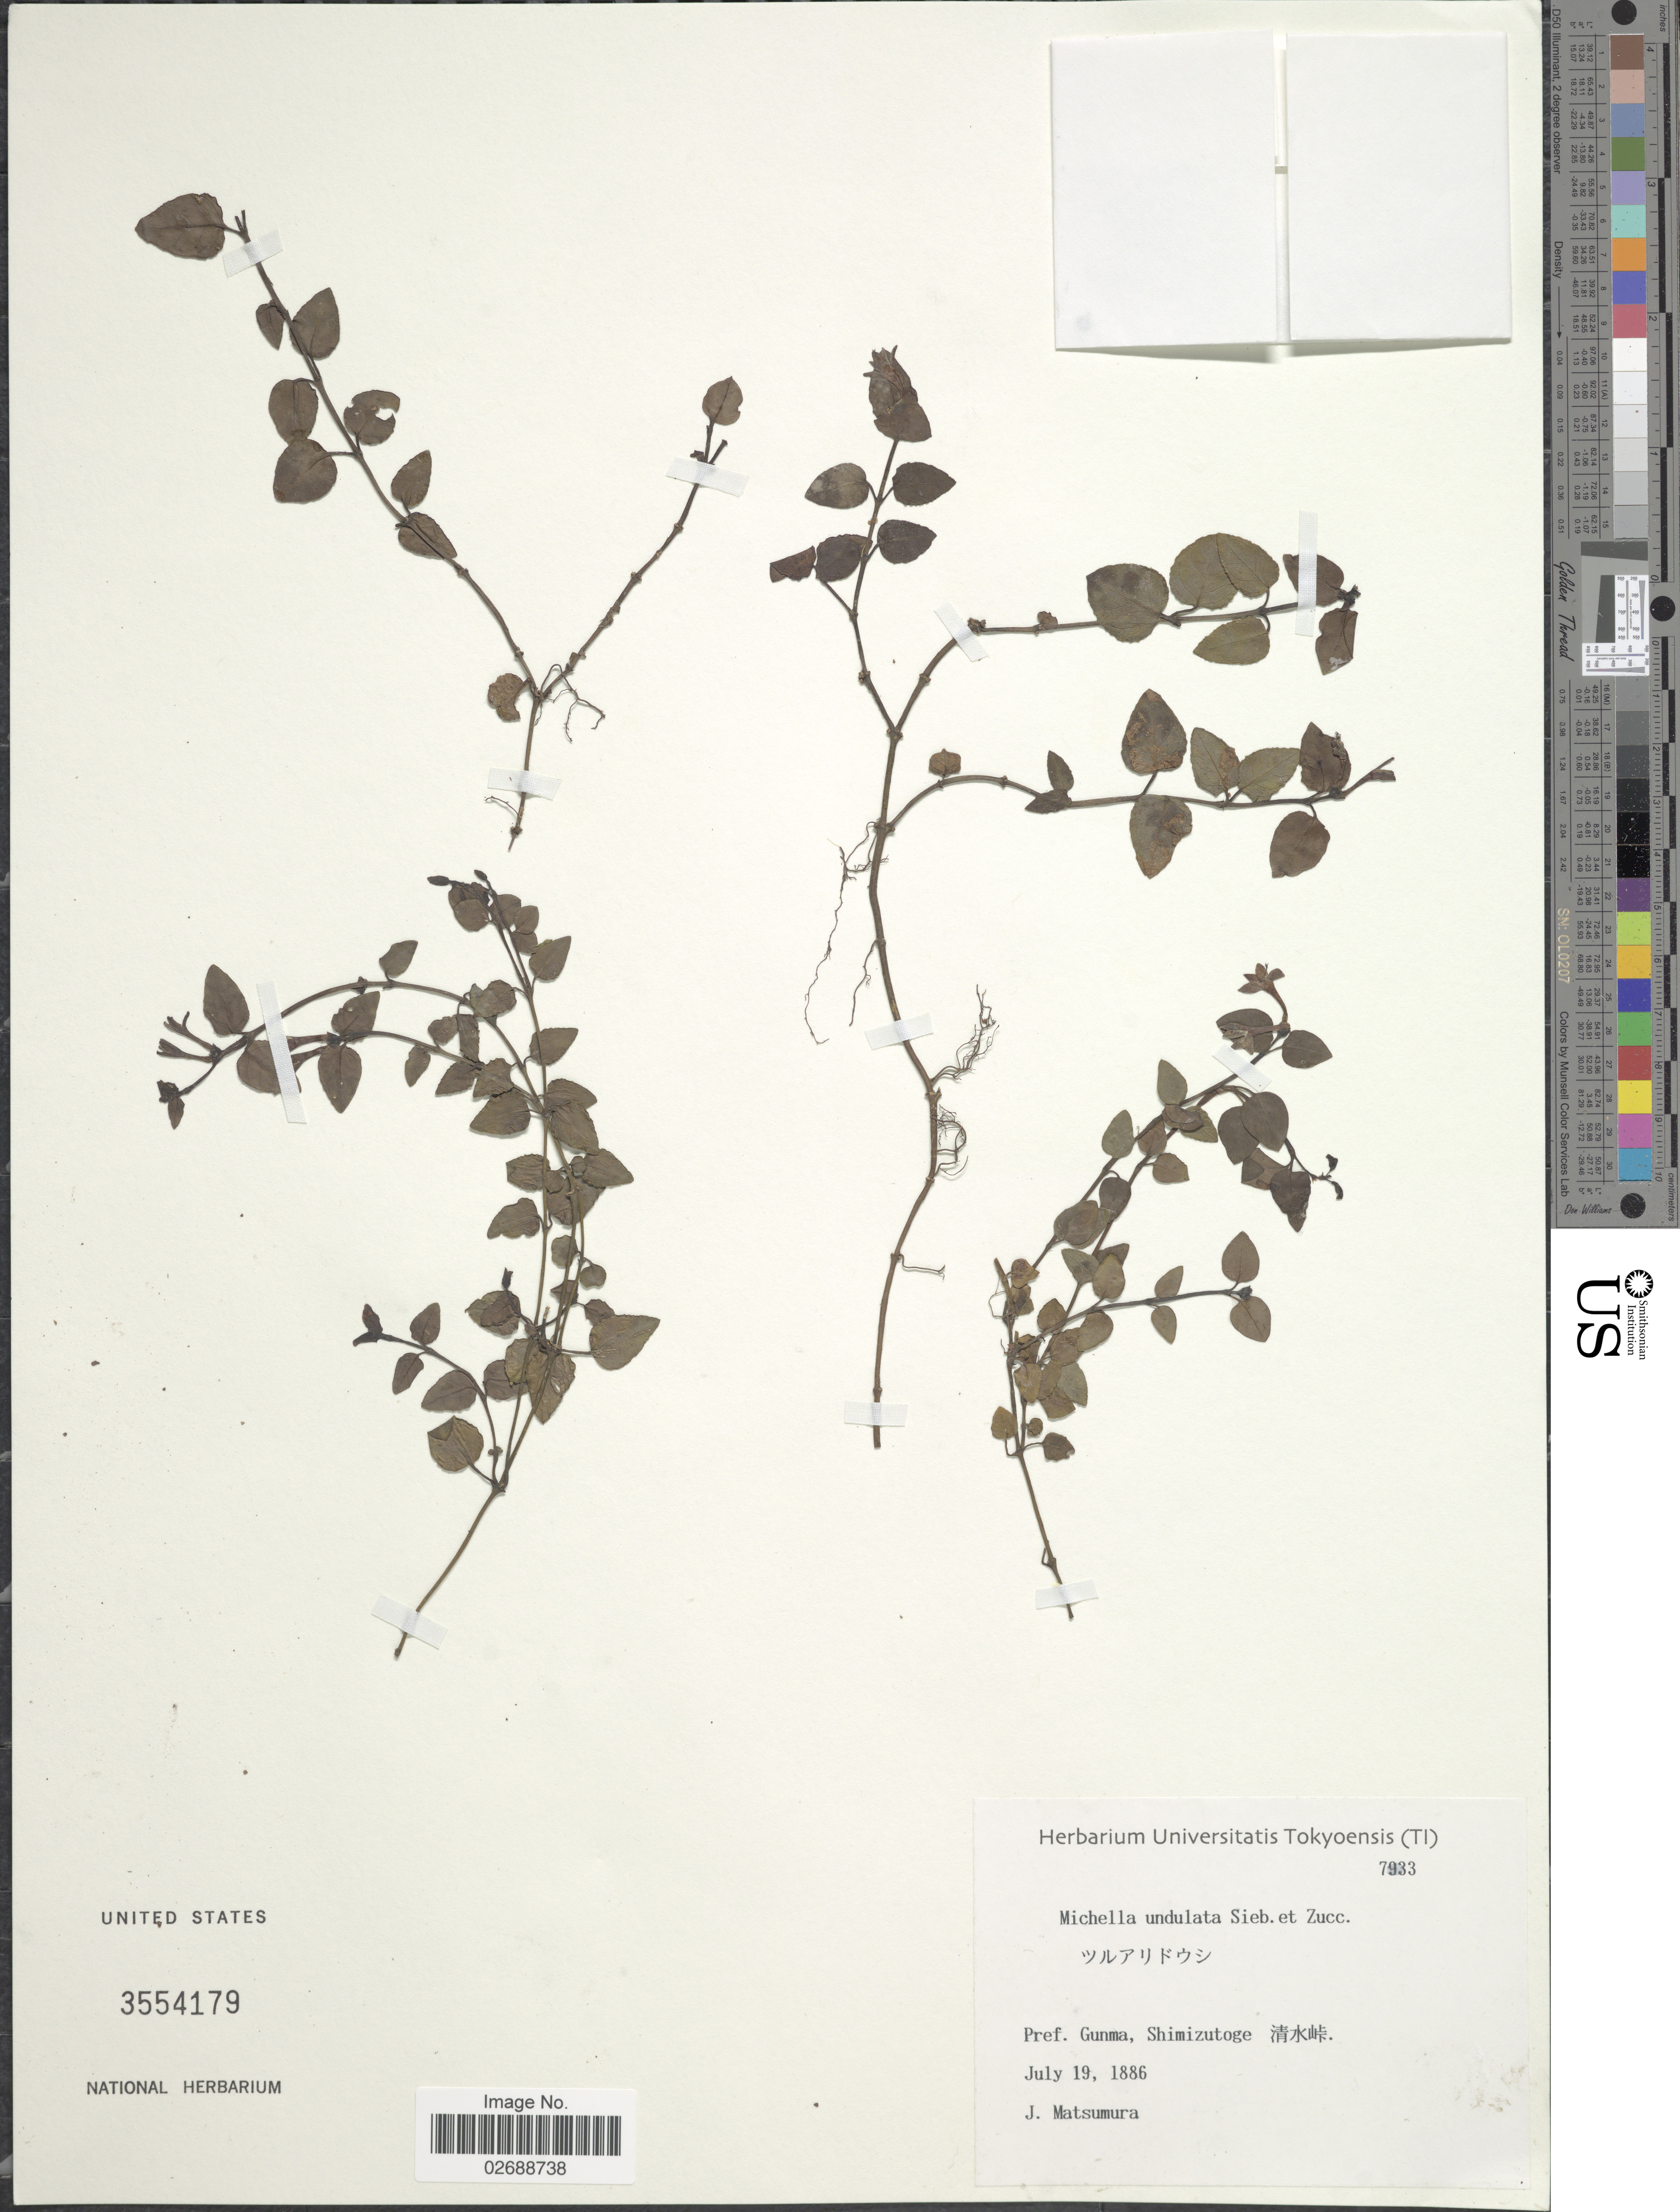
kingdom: Plantae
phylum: Tracheophyta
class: Magnoliopsida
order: Gentianales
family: Rubiaceae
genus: Mitchella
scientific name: Mitchella repens var. undulata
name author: (Siebold & Zucc.) Makino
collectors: J. Matsumura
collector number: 7933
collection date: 1886-07-19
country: Japan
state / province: Gunma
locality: Shimizutoge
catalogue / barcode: US 3554179